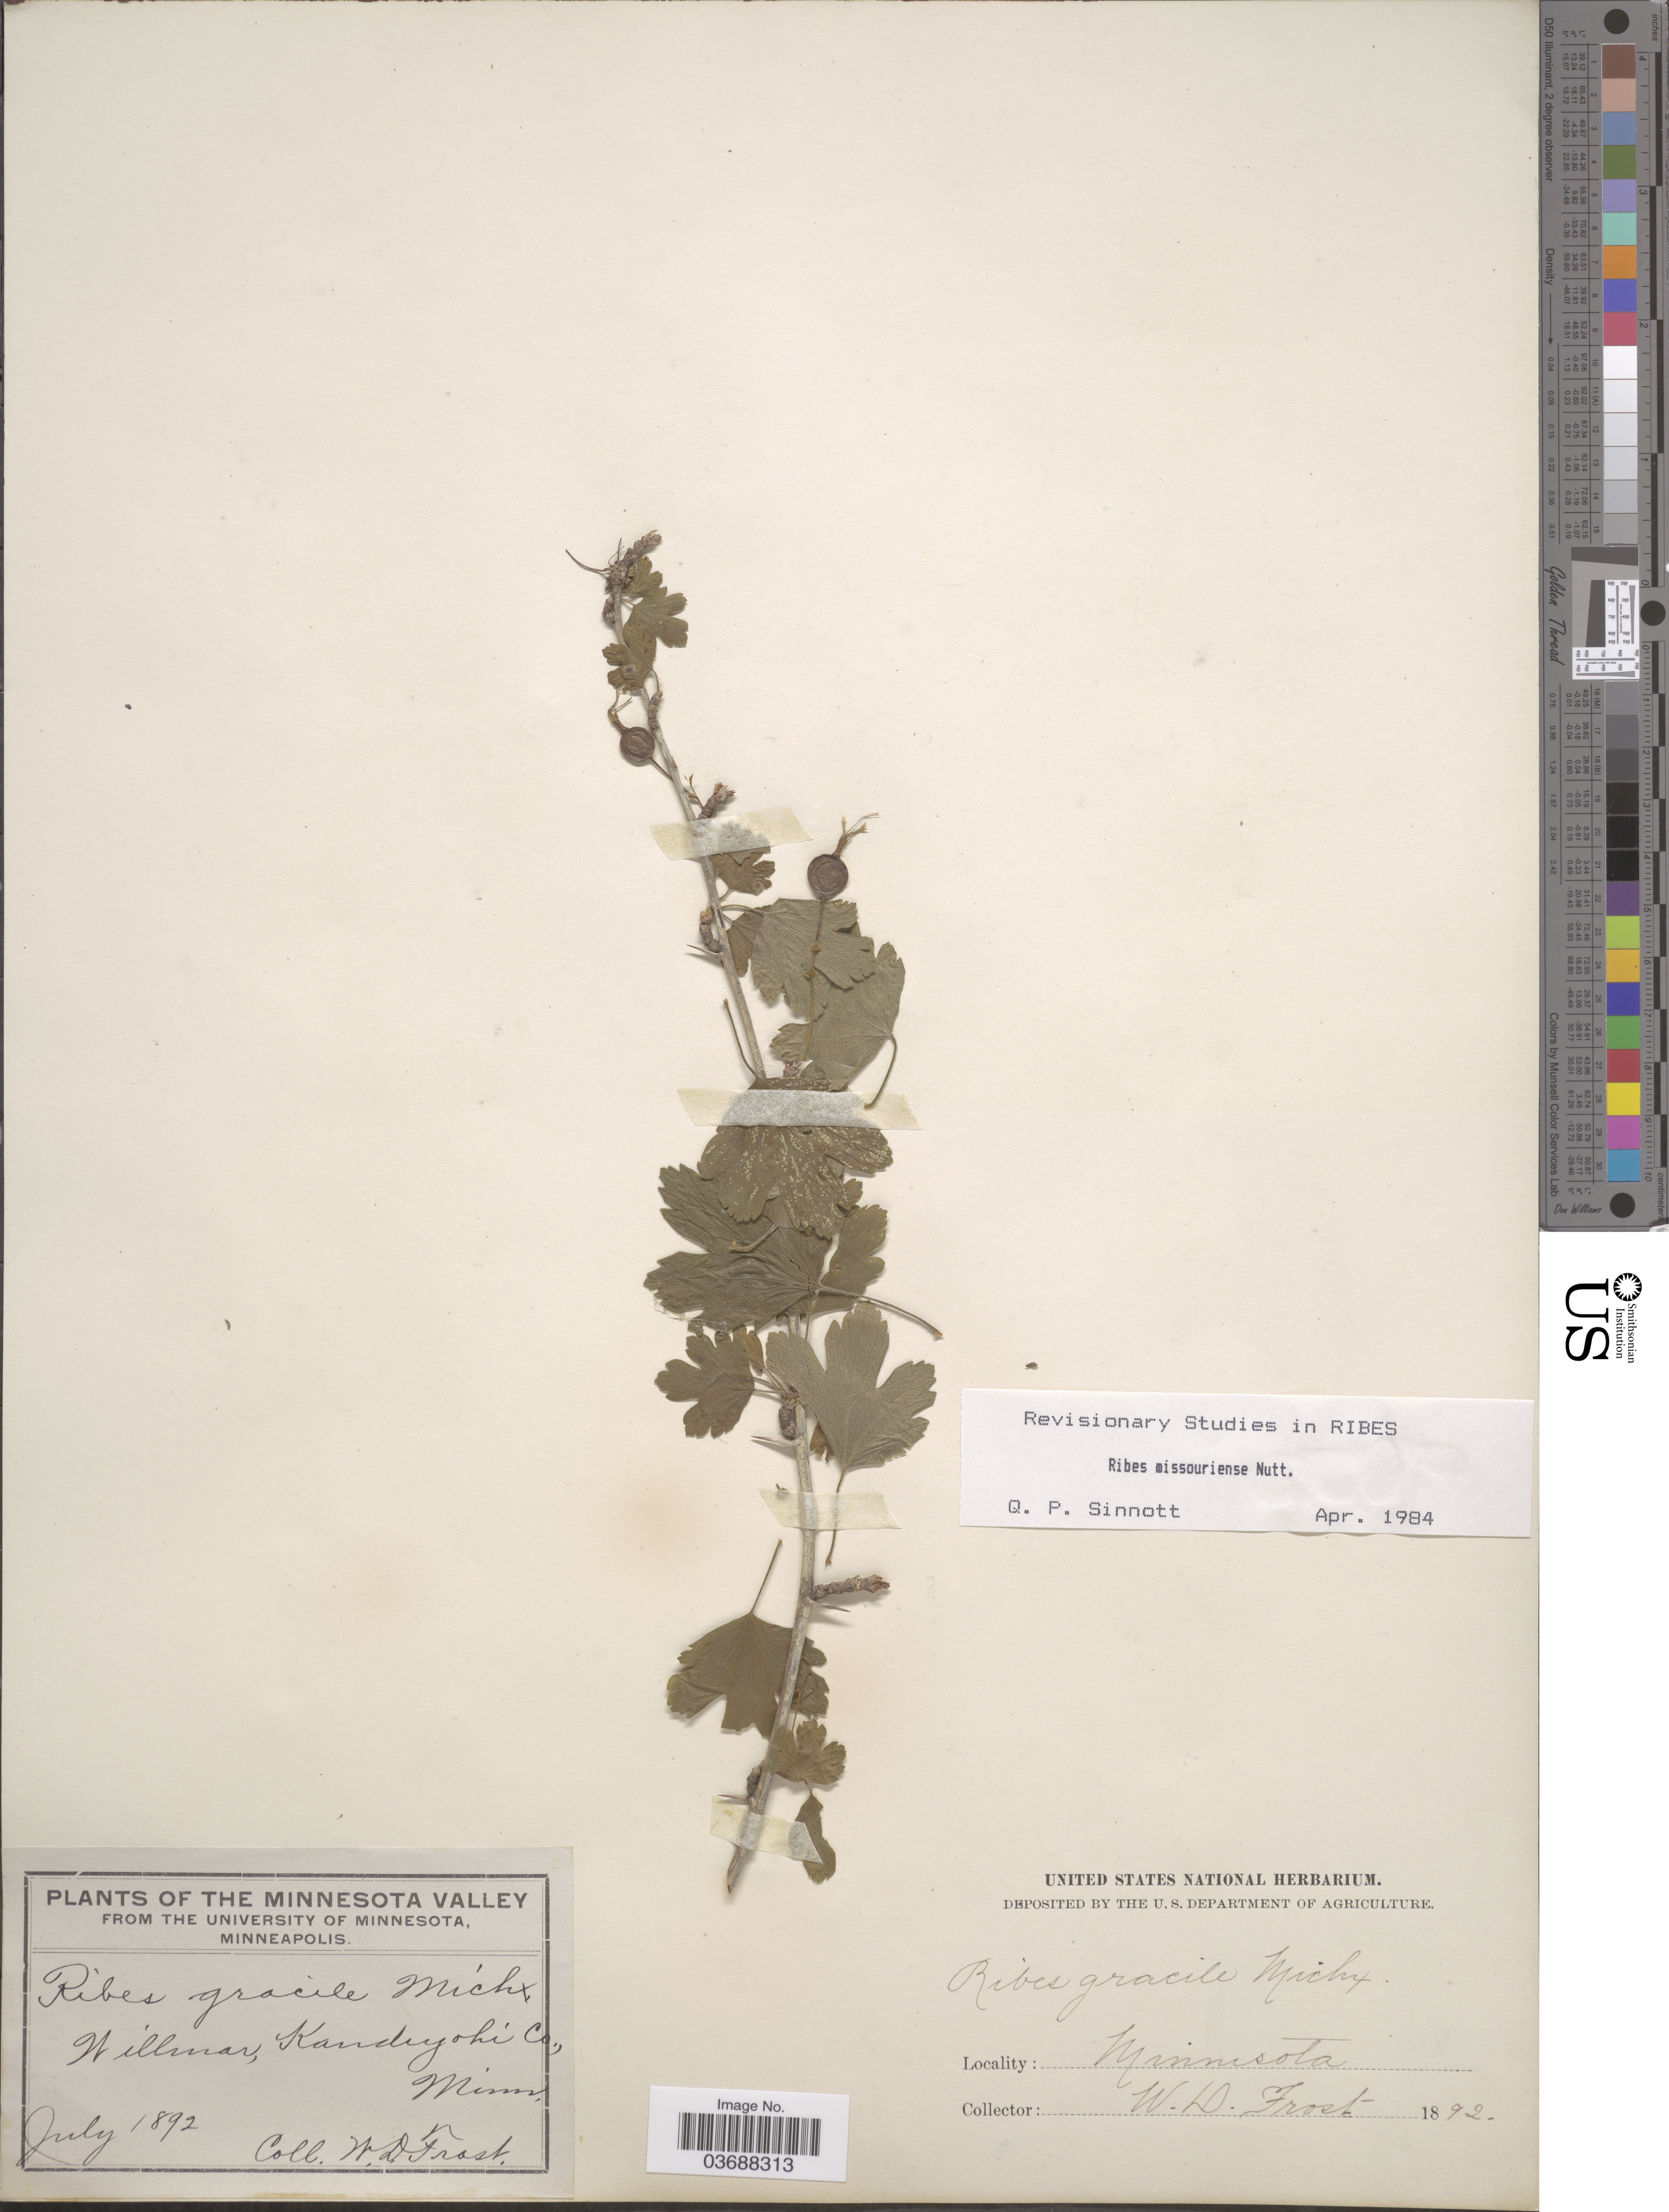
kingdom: Plantae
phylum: Tracheophyta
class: Magnoliopsida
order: Saxifragales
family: Grossulariaceae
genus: Ribes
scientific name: Ribes missouriense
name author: Nutt.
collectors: W. Frost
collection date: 1892-07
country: United States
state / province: Minnesota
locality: Willmar, Kandiyohi Co.